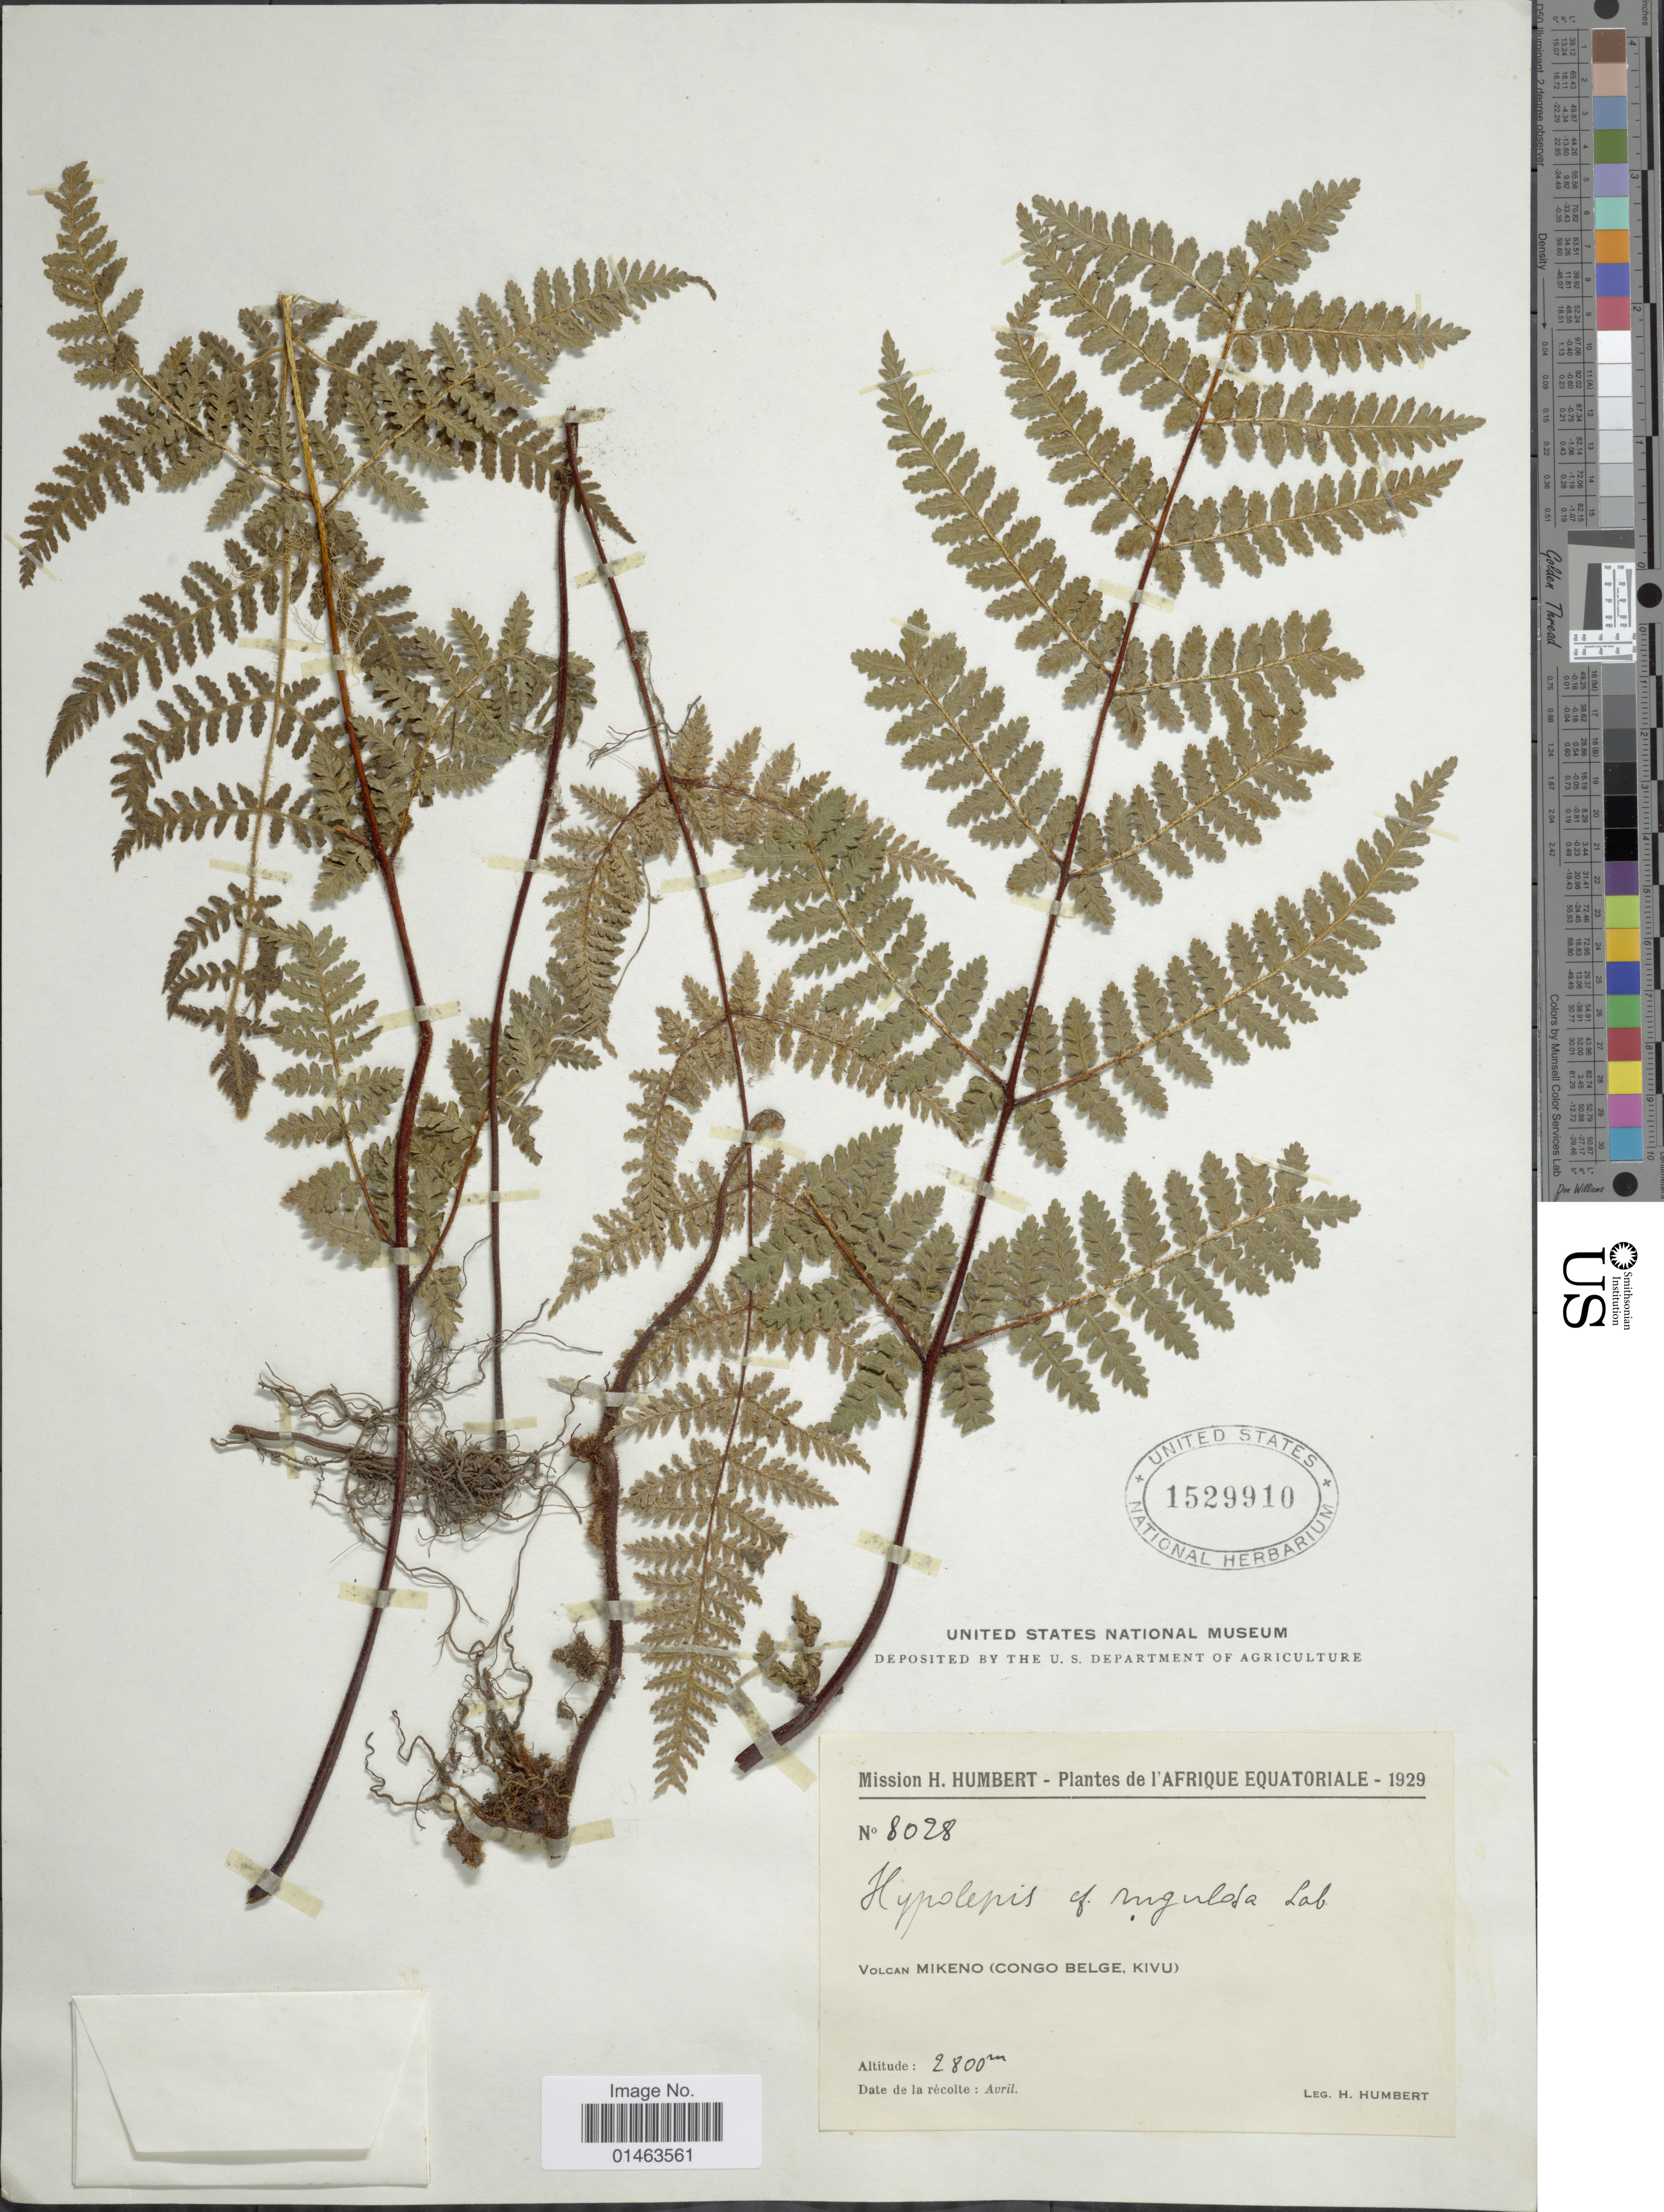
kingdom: Plantae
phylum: Tracheophyta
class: Polypodiopsida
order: Polypodiales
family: Dennstaedtiaceae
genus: Hypolepis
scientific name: Hypolepis rugosula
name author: (Labill.) J. Sm.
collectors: H. Humbert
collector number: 8028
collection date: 1929-04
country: Congo, Democratic Republic of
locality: Volcan Mikeno (Congo Belge, Kivu)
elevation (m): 2800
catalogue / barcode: US 1529910